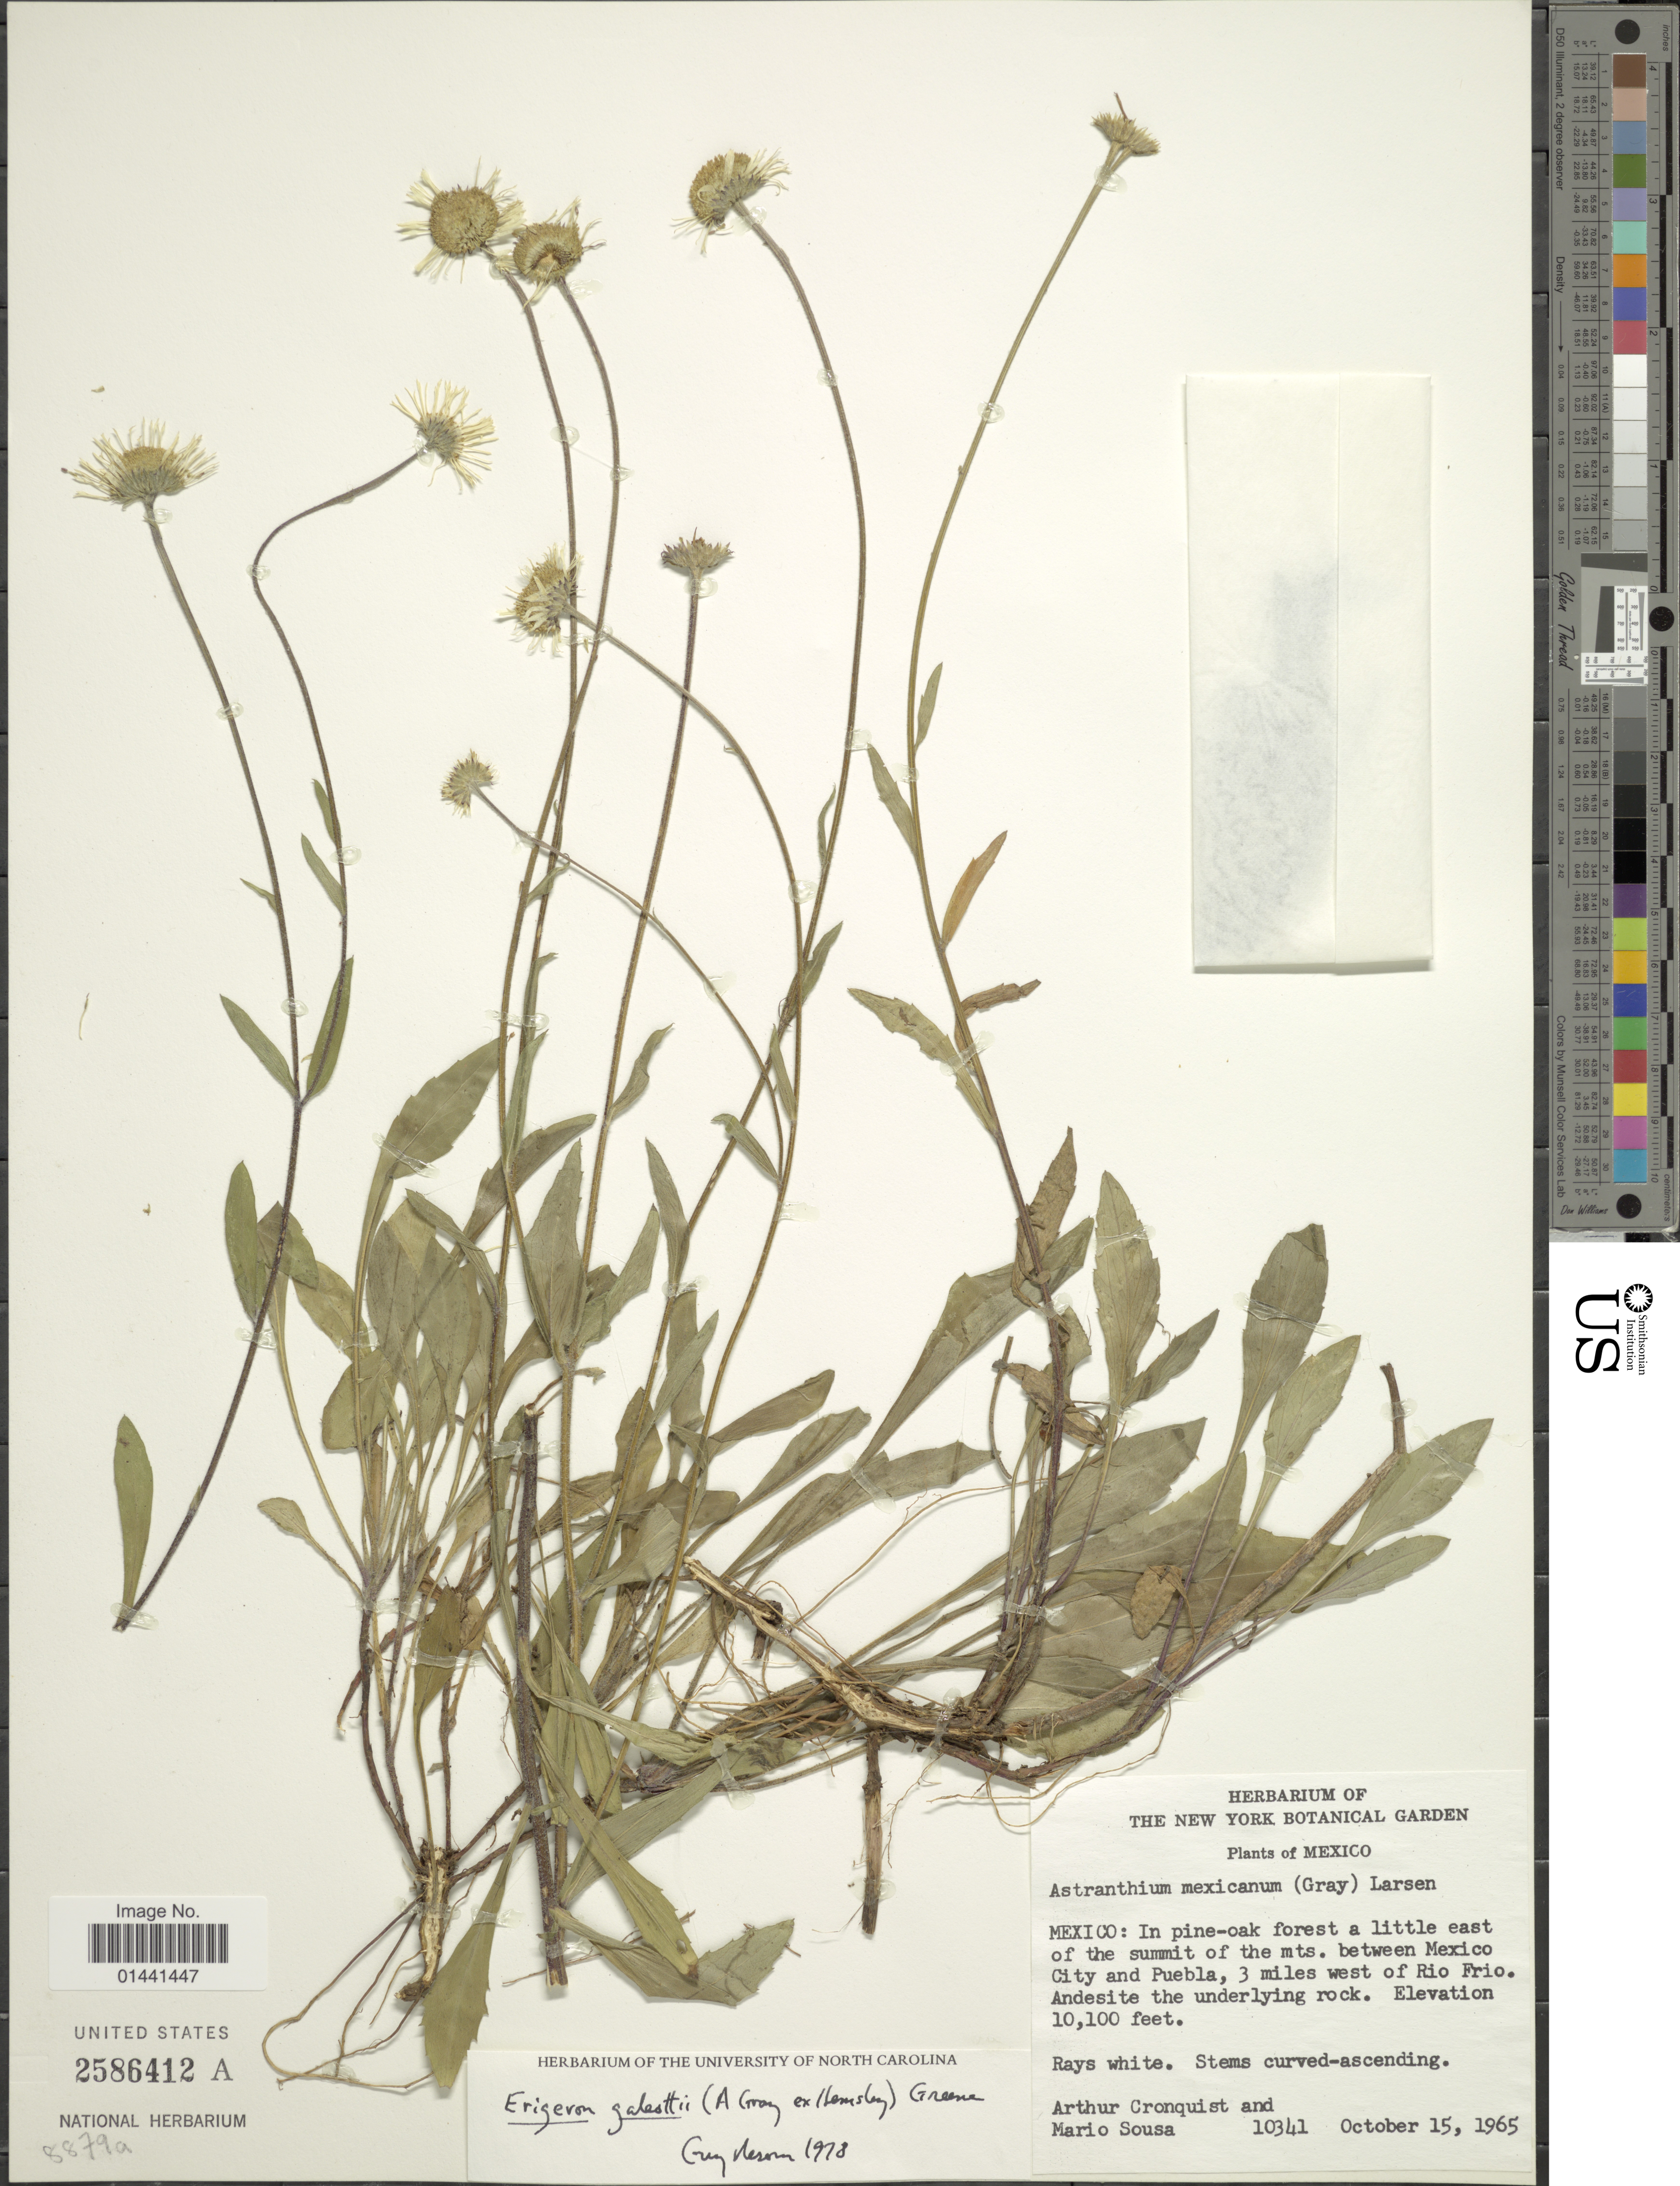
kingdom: Plantae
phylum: Tracheophyta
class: Magnoliopsida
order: Asterales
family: Asteraceae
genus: Erigeron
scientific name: Erigeron galeottii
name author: (A. Gray ex Hemsl.) Greene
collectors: A. J. Cronquist & M. Sousa S.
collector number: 10341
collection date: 1965-10-15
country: Mexico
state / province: México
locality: In pine-oak forest a little east of the summit of the mts. between Mexico City and Puebla, 3 miles west of Rio Frio. Andesite the underlying rock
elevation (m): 3078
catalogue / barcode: US 2586412A